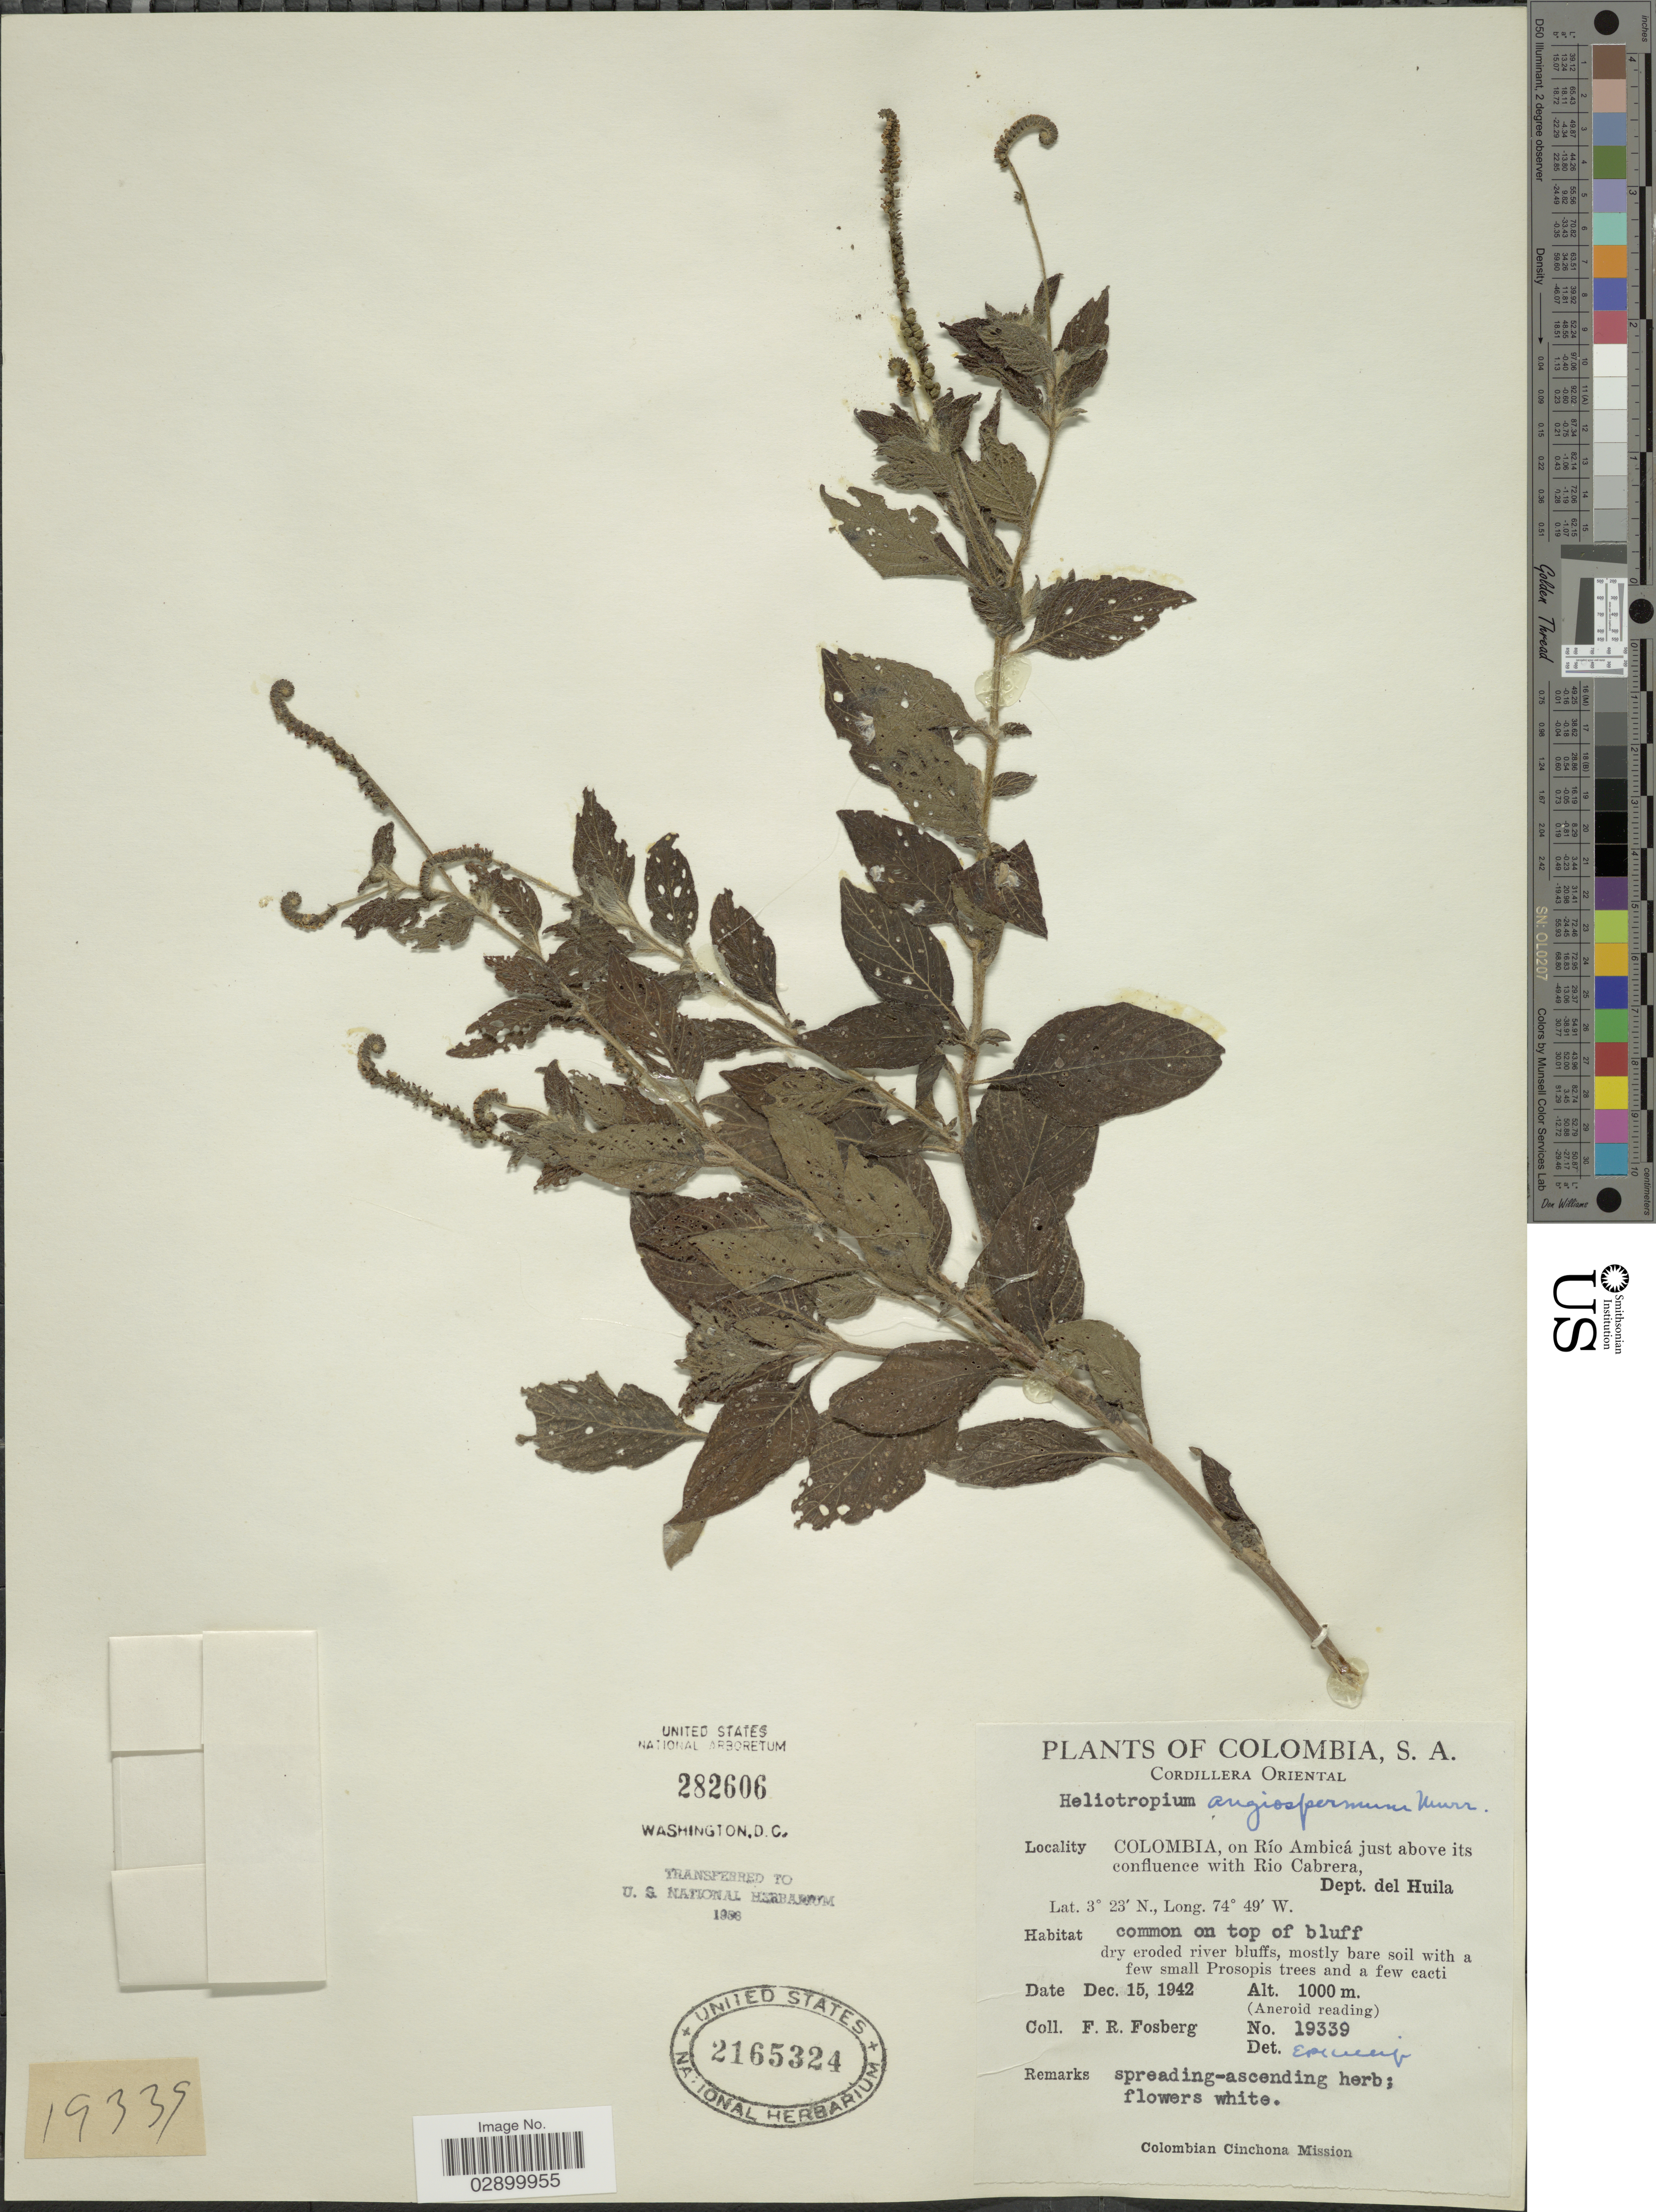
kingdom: Plantae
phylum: Tracheophyta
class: Magnoliopsida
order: Boraginales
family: Heliotropiaceae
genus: Heliotropium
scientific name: Heliotropium angiospermum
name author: Murray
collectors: F. R. Fosberg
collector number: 19339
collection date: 1942-12-15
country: Colombia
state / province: Huila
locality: Cordillera Oriental. On Río Ambicá just above its confluence with Rio Cabrera, Dept. del Huila.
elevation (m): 1000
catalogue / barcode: US 2165324